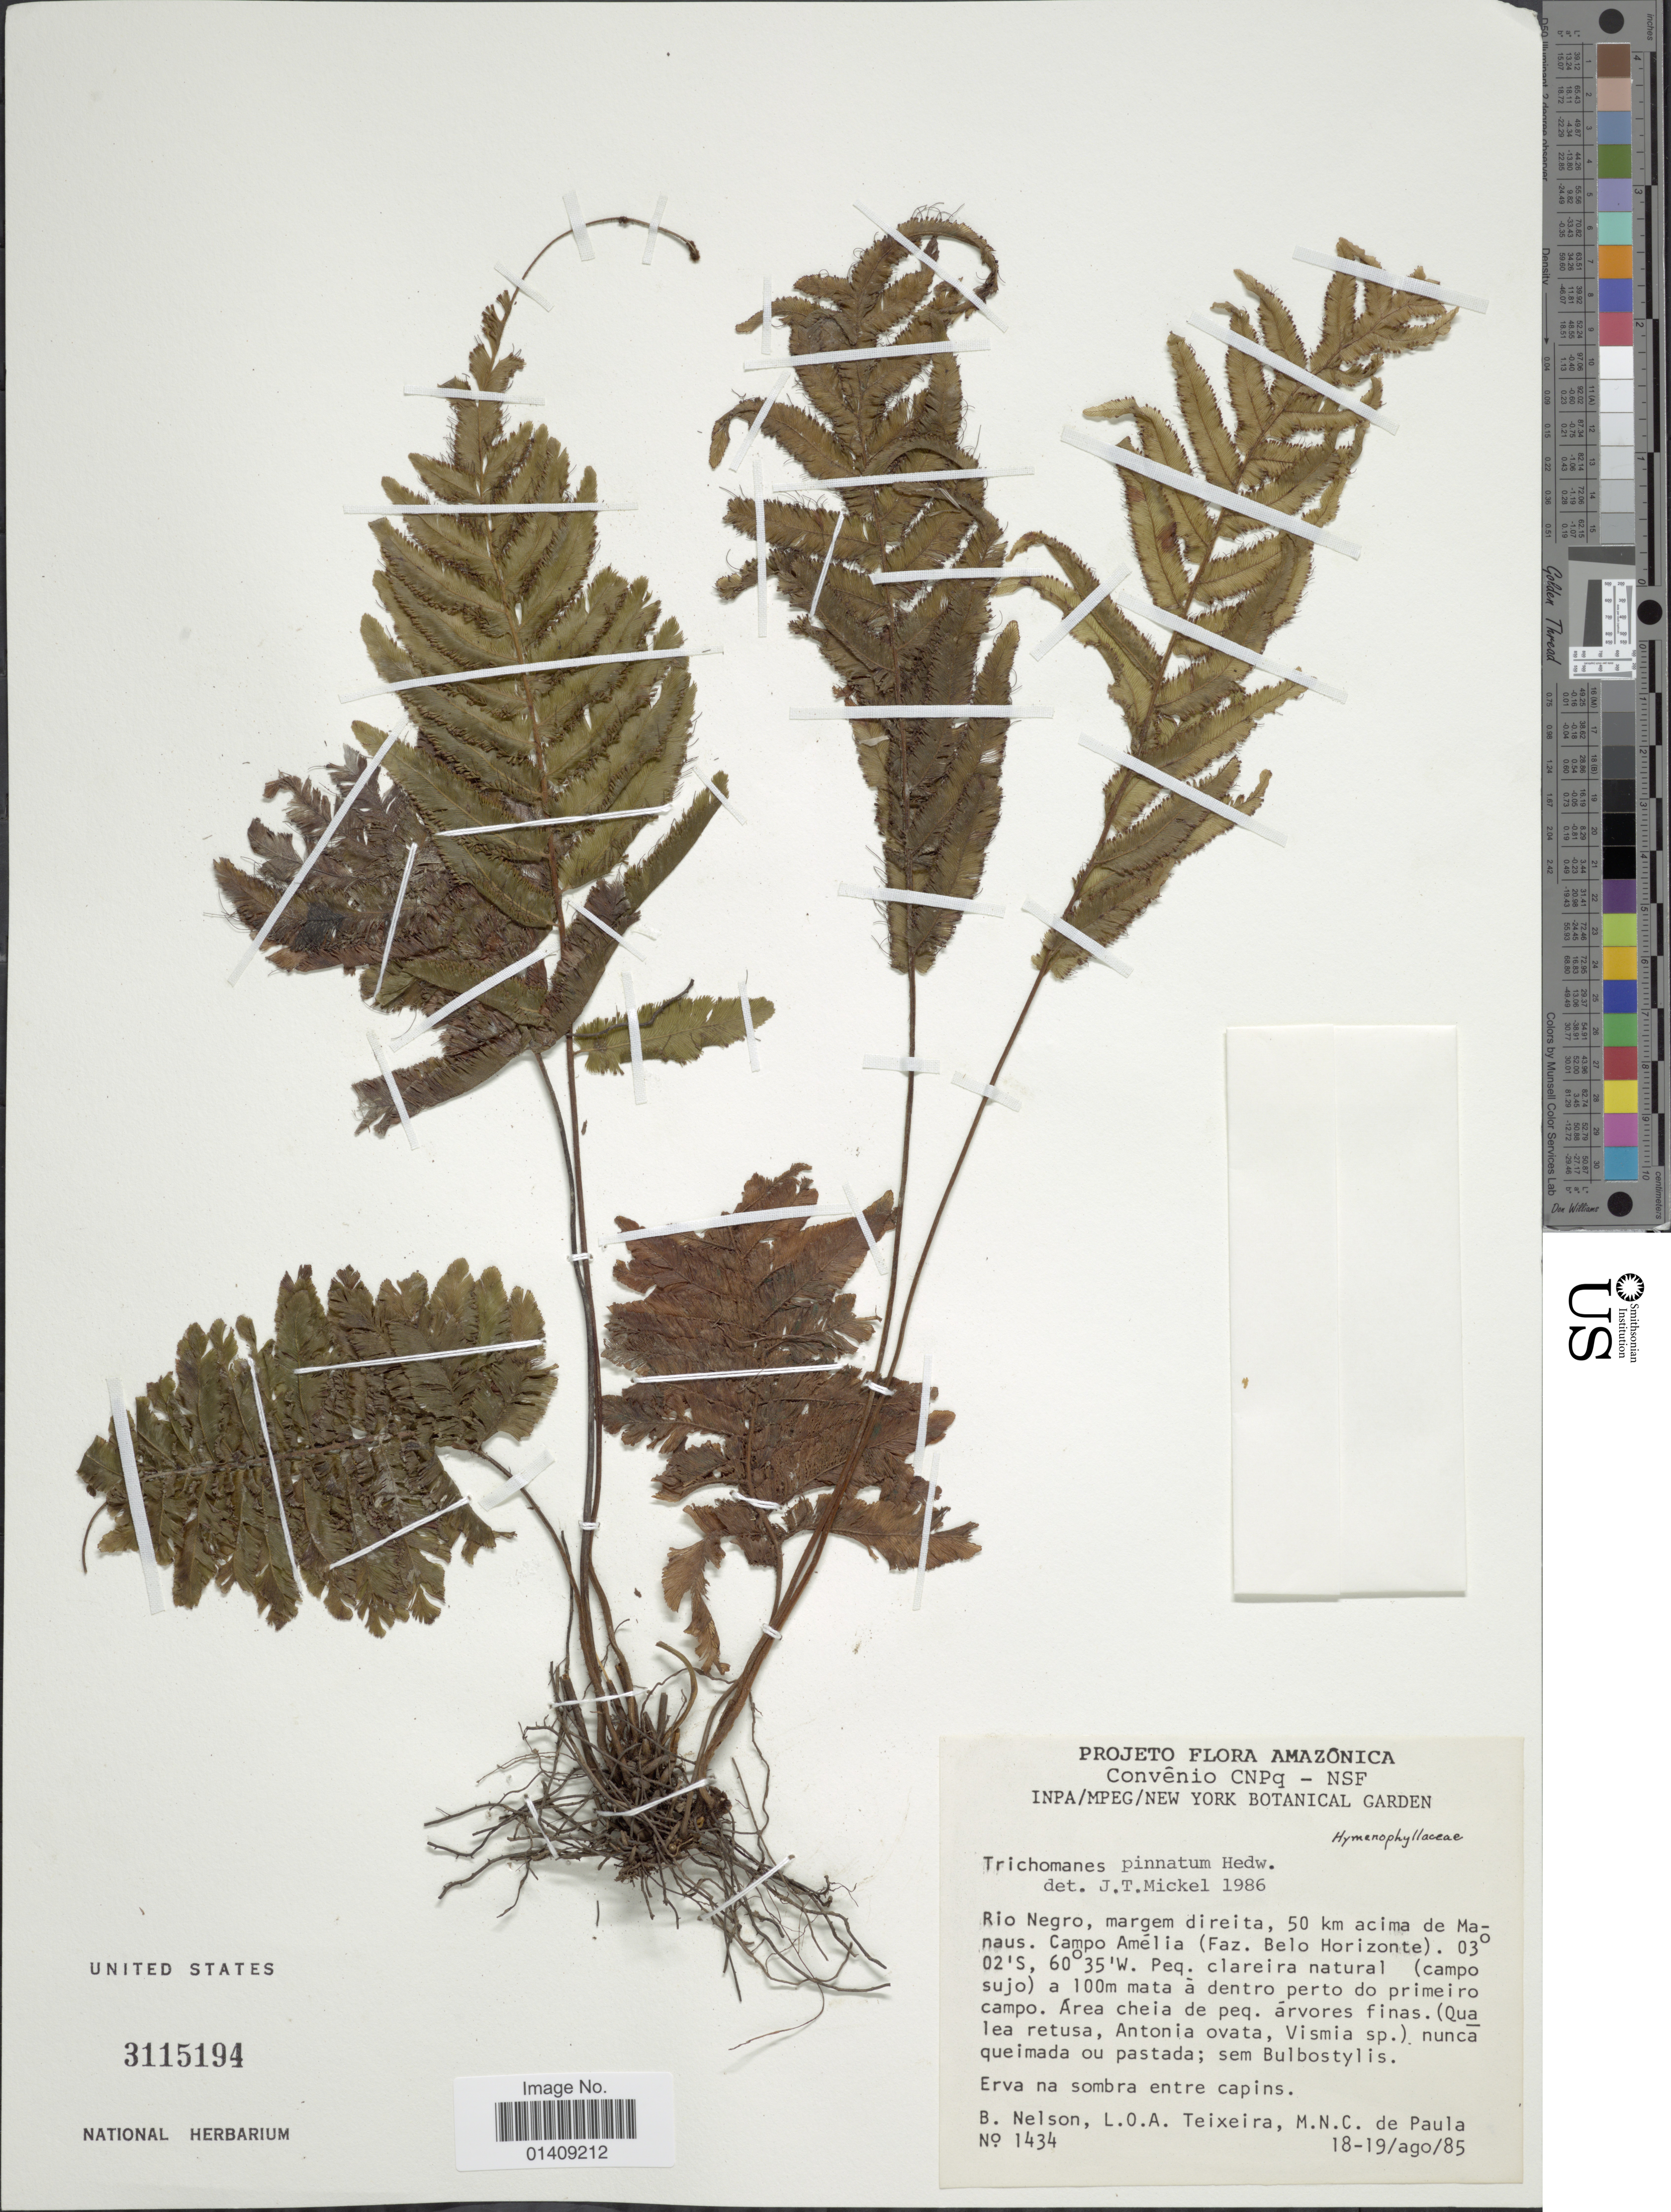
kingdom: Plantae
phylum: Tracheophyta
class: Polypodiopsida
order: Hymenophyllales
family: Hymenophyllaceae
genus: Trichomanes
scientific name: Trichomanes pinnatum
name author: Hedw.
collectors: B. Nelson, L. O. A. Teixeira & M. N. Paula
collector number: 1434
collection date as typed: Transcribed d/m/y: 18/8/85 to 19/8/85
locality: Rio Negro margem direita 50 km acima de Manaus. Campo Amelia faz. Belo Horizonte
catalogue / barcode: US 3115194